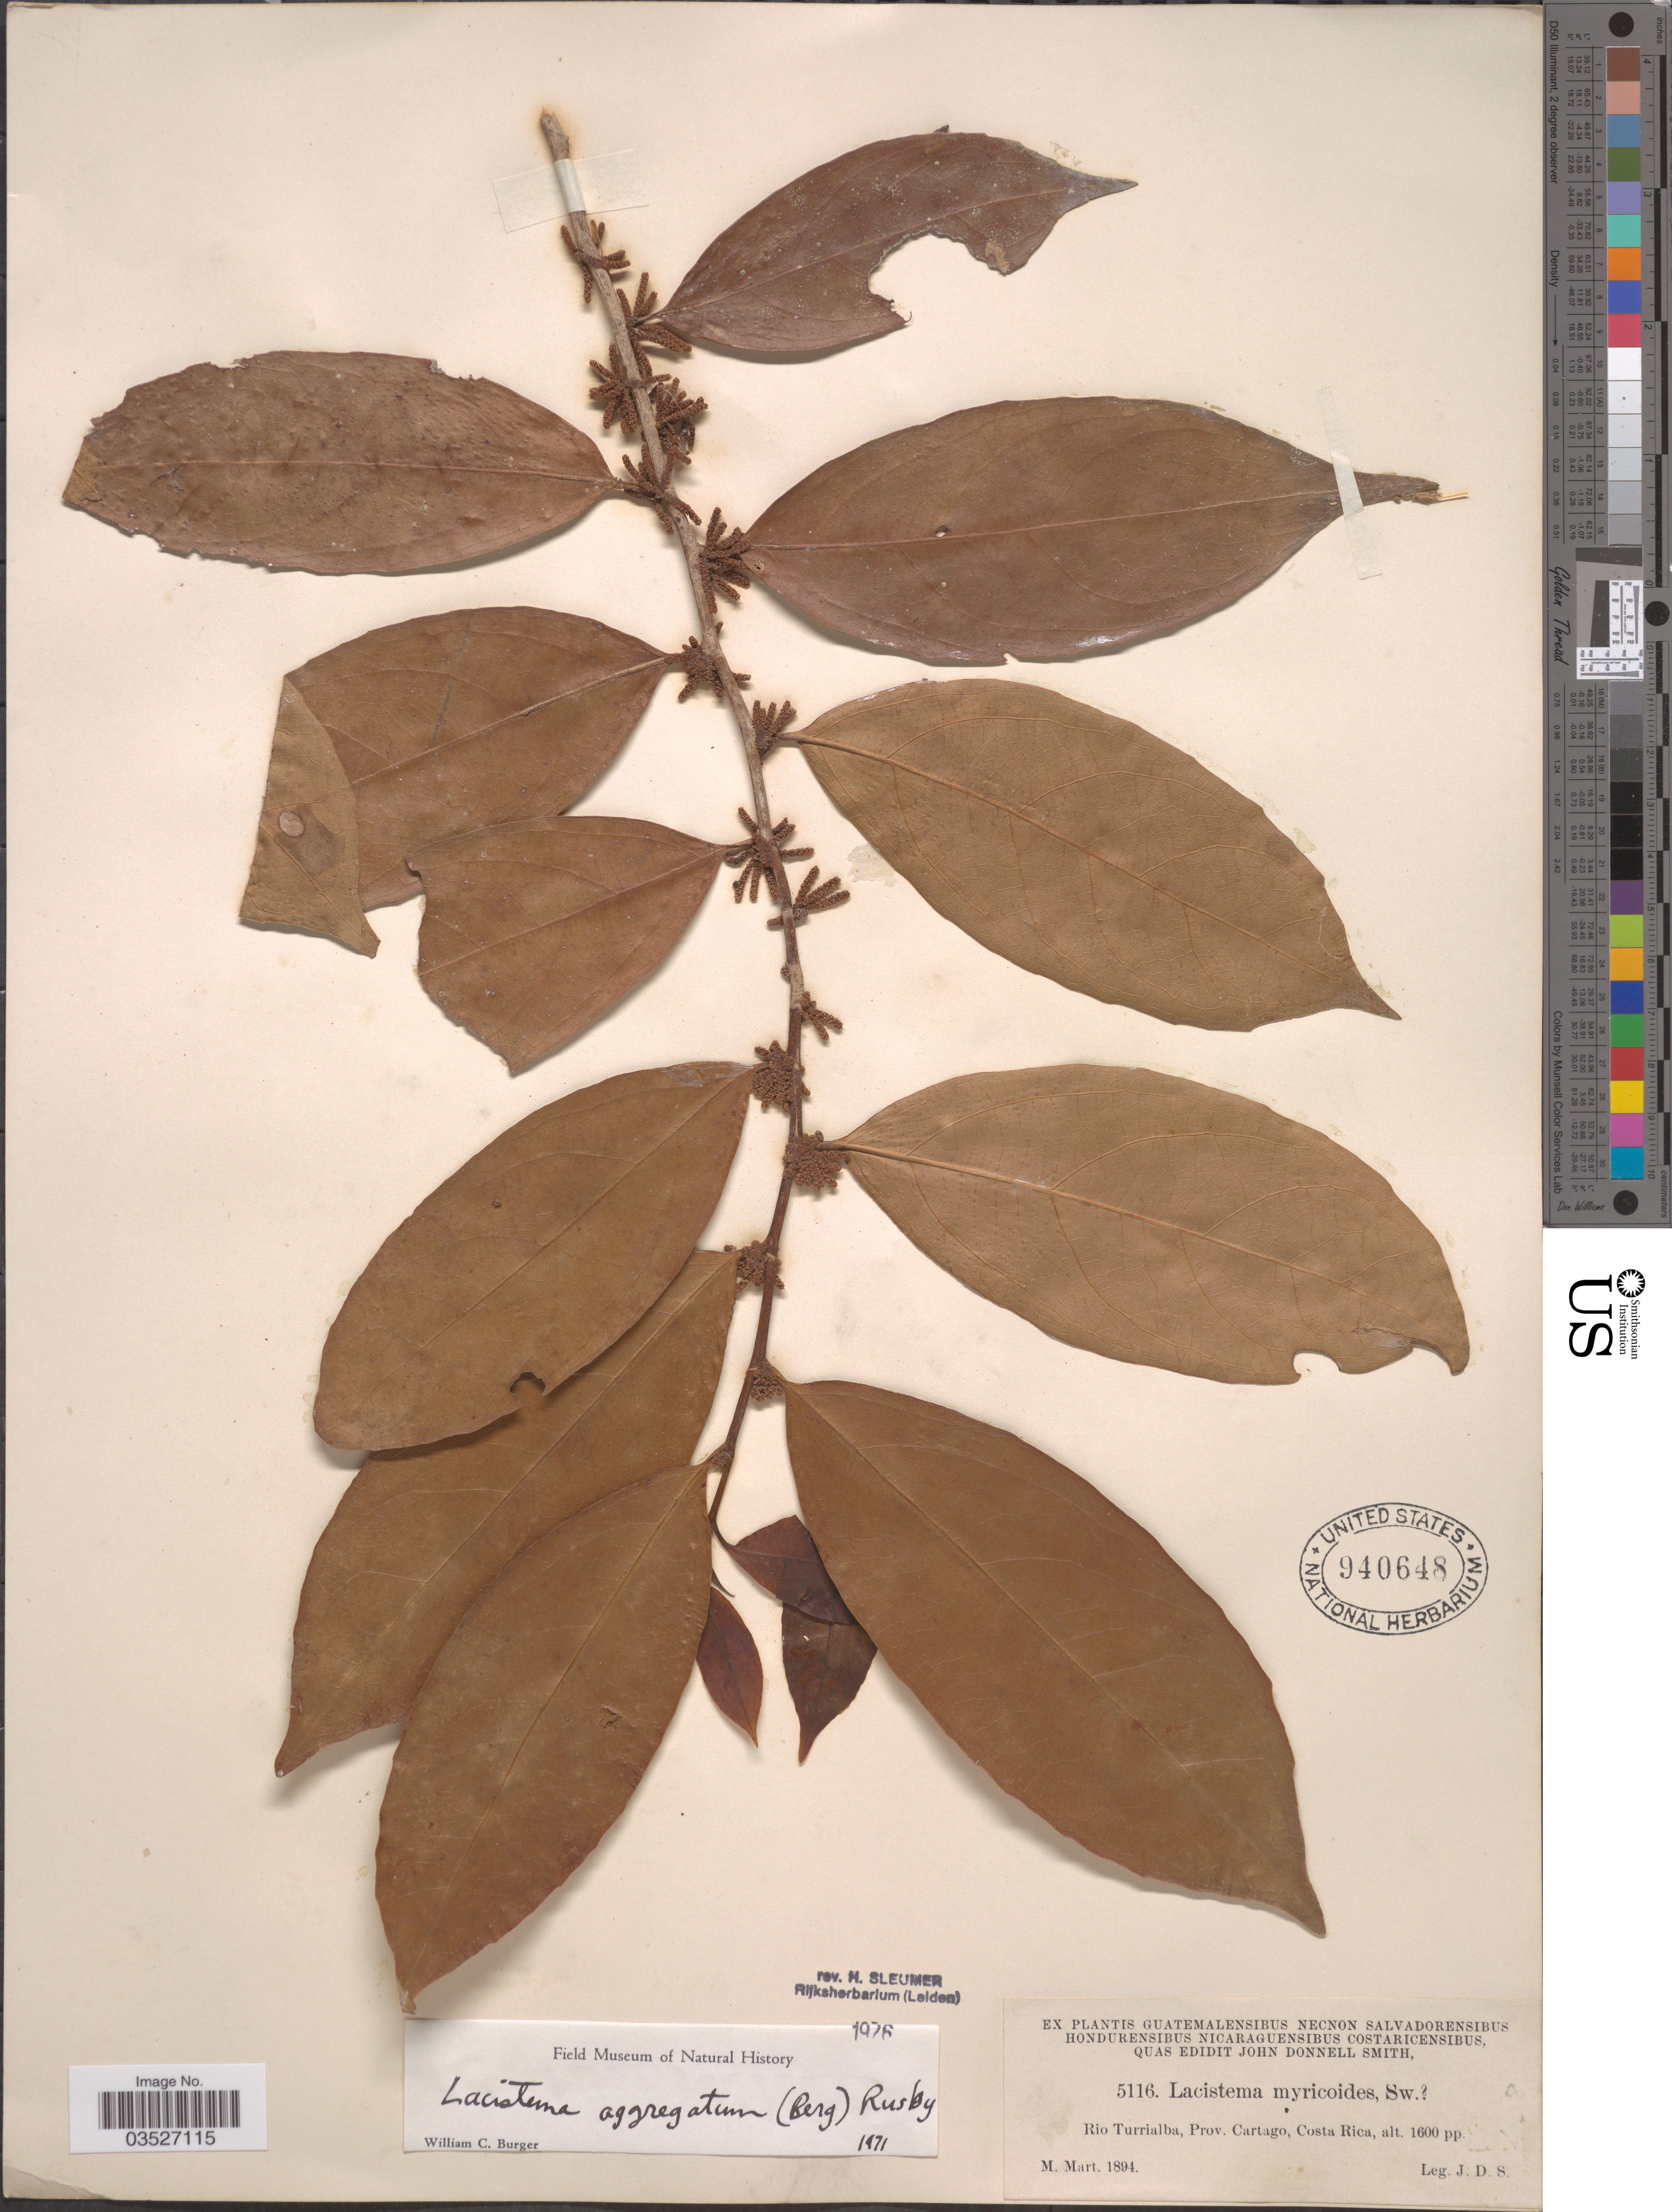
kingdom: Plantae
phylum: Tracheophyta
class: Magnoliopsida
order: Malpighiales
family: Lacistemataceae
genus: Lacistema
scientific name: Lacistema aggregatum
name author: (P.J. Bergius) Rusby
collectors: J. Donnell Smith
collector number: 5116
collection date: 1894-03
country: Costa Rica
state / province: Cartago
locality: Rio Turrialba.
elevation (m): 488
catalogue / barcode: US 940648